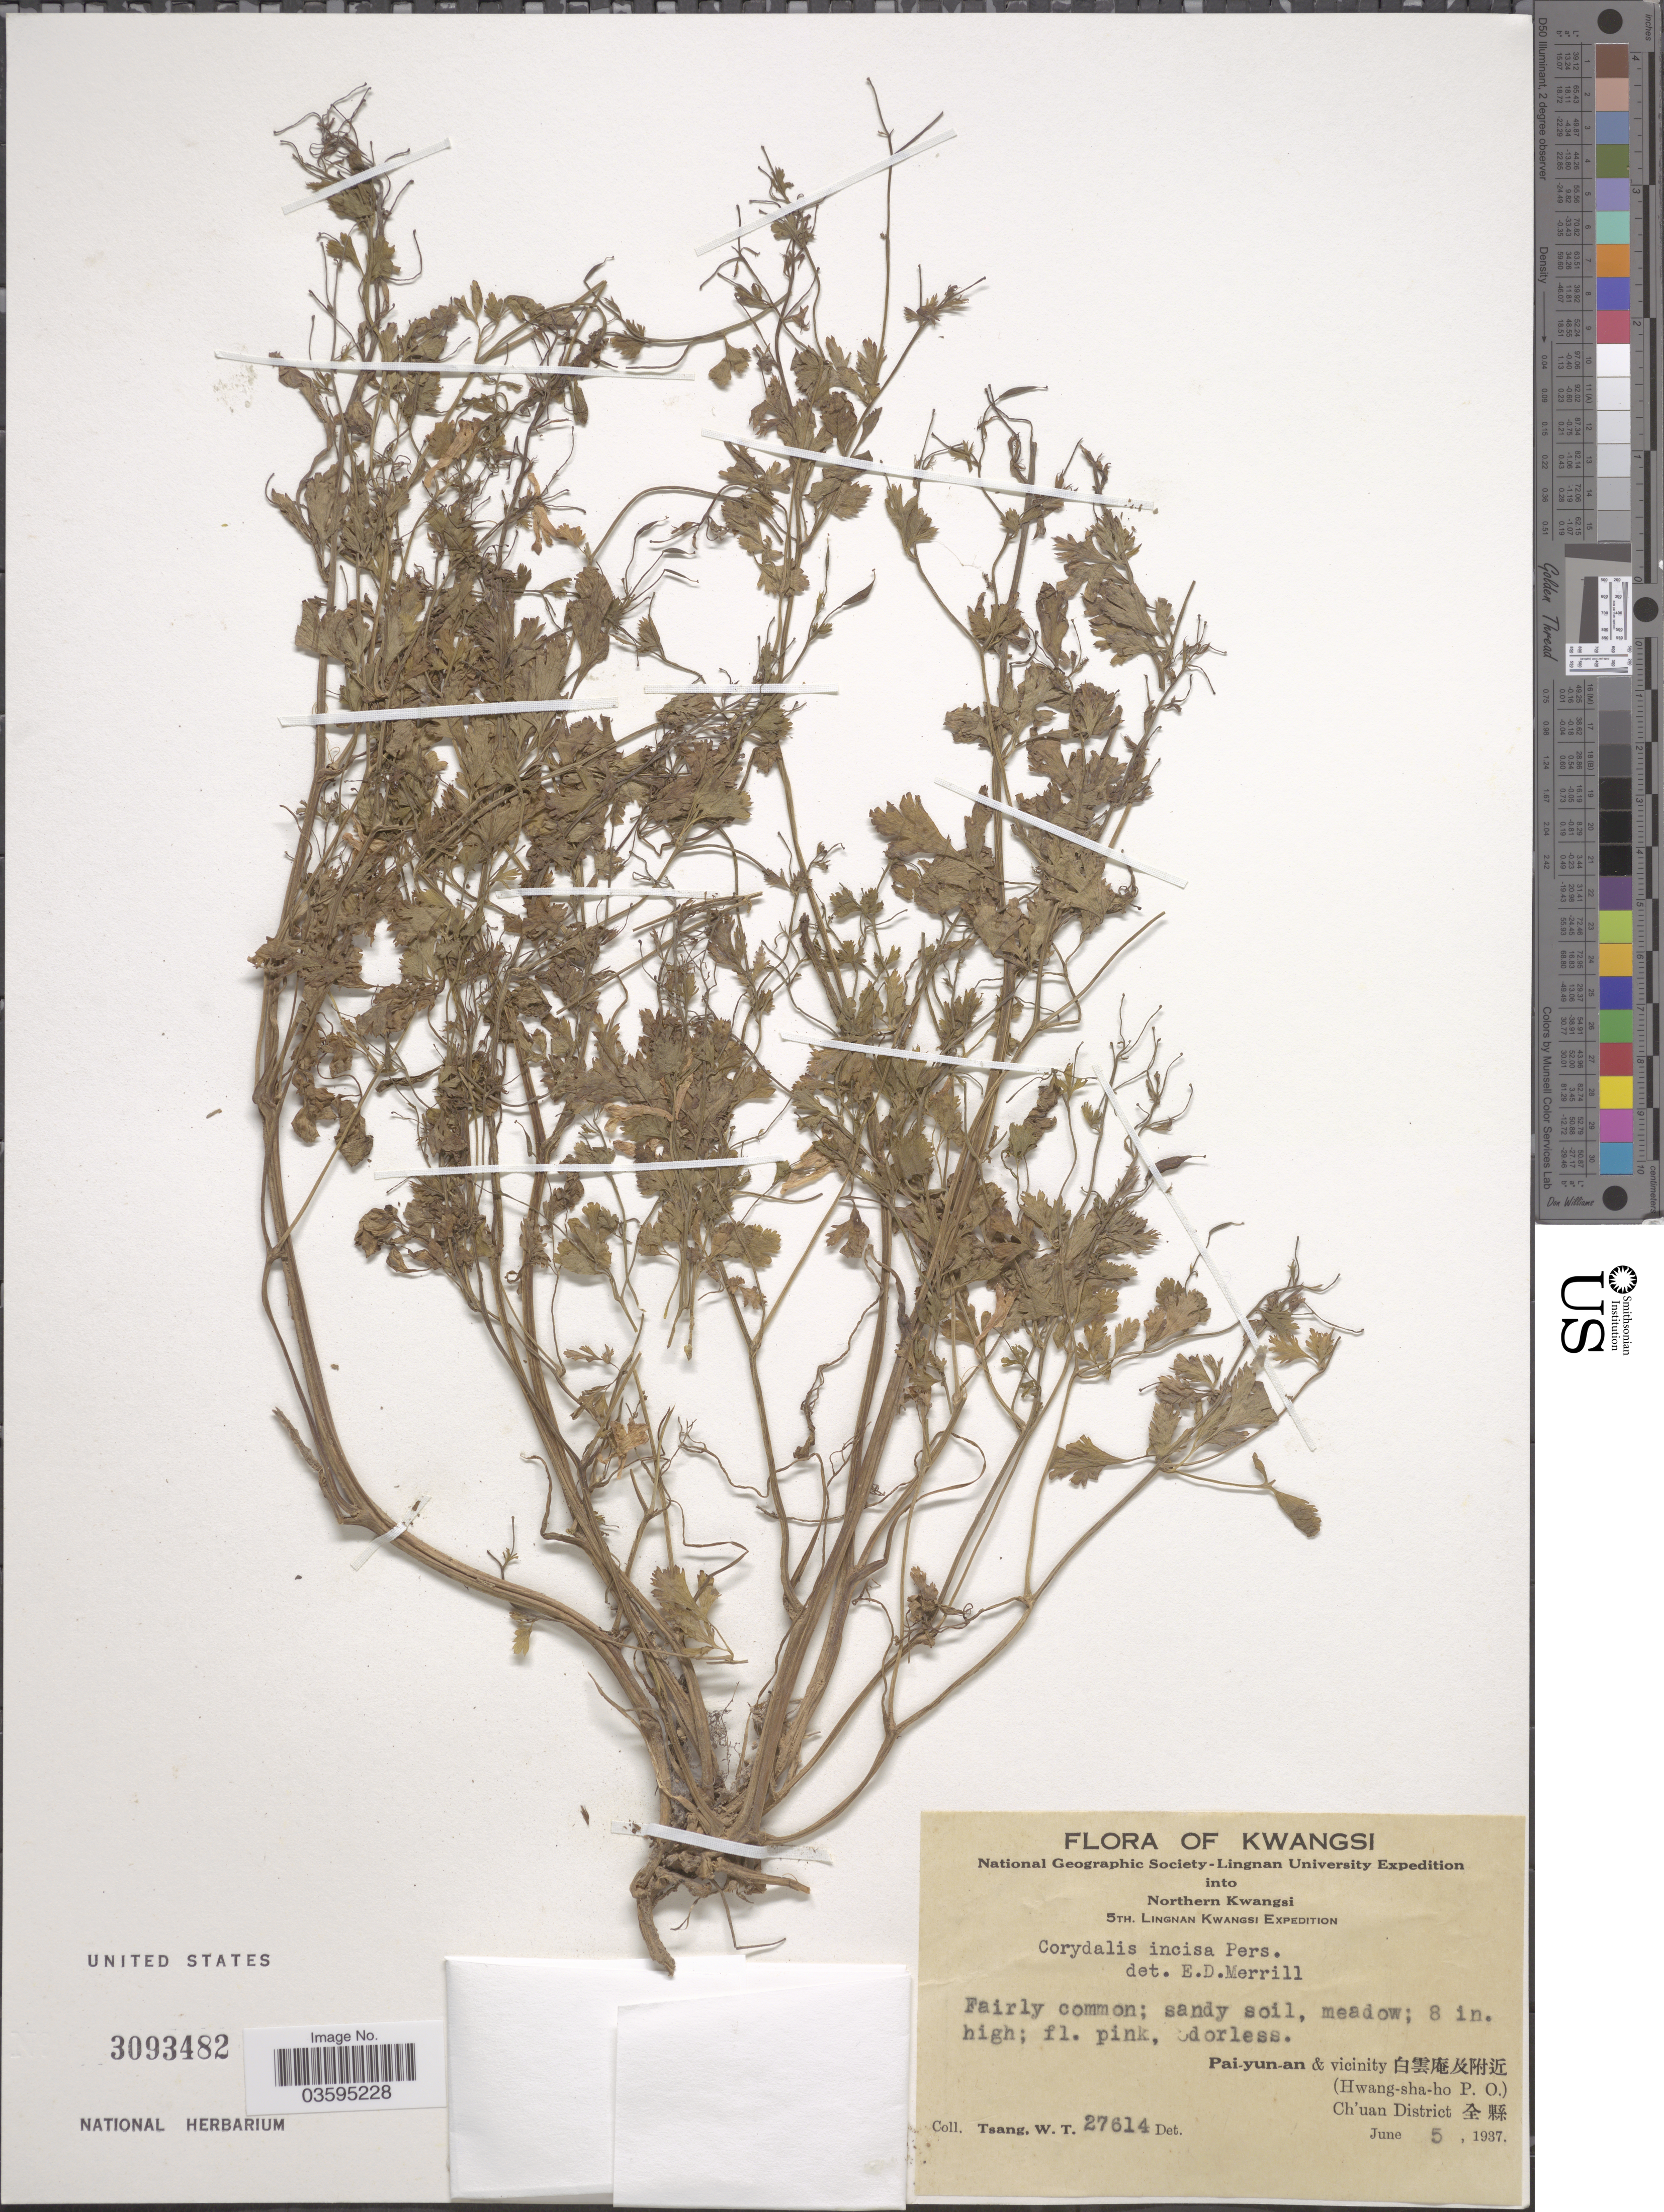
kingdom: Plantae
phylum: Tracheophyta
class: Magnoliopsida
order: Ranunculales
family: Papaveraceae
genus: Corydalis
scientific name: Corydalis incisa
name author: (Thunb.) Pers.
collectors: W. T. Tsang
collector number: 27614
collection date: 1937-06-05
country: China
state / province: Guangxi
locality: Kwangsi. Northern Kwangsi. Pai-yun-an & vicinity X. (Hwang-sha-ho P. O.) Ch'uan District X.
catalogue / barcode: US 3093482